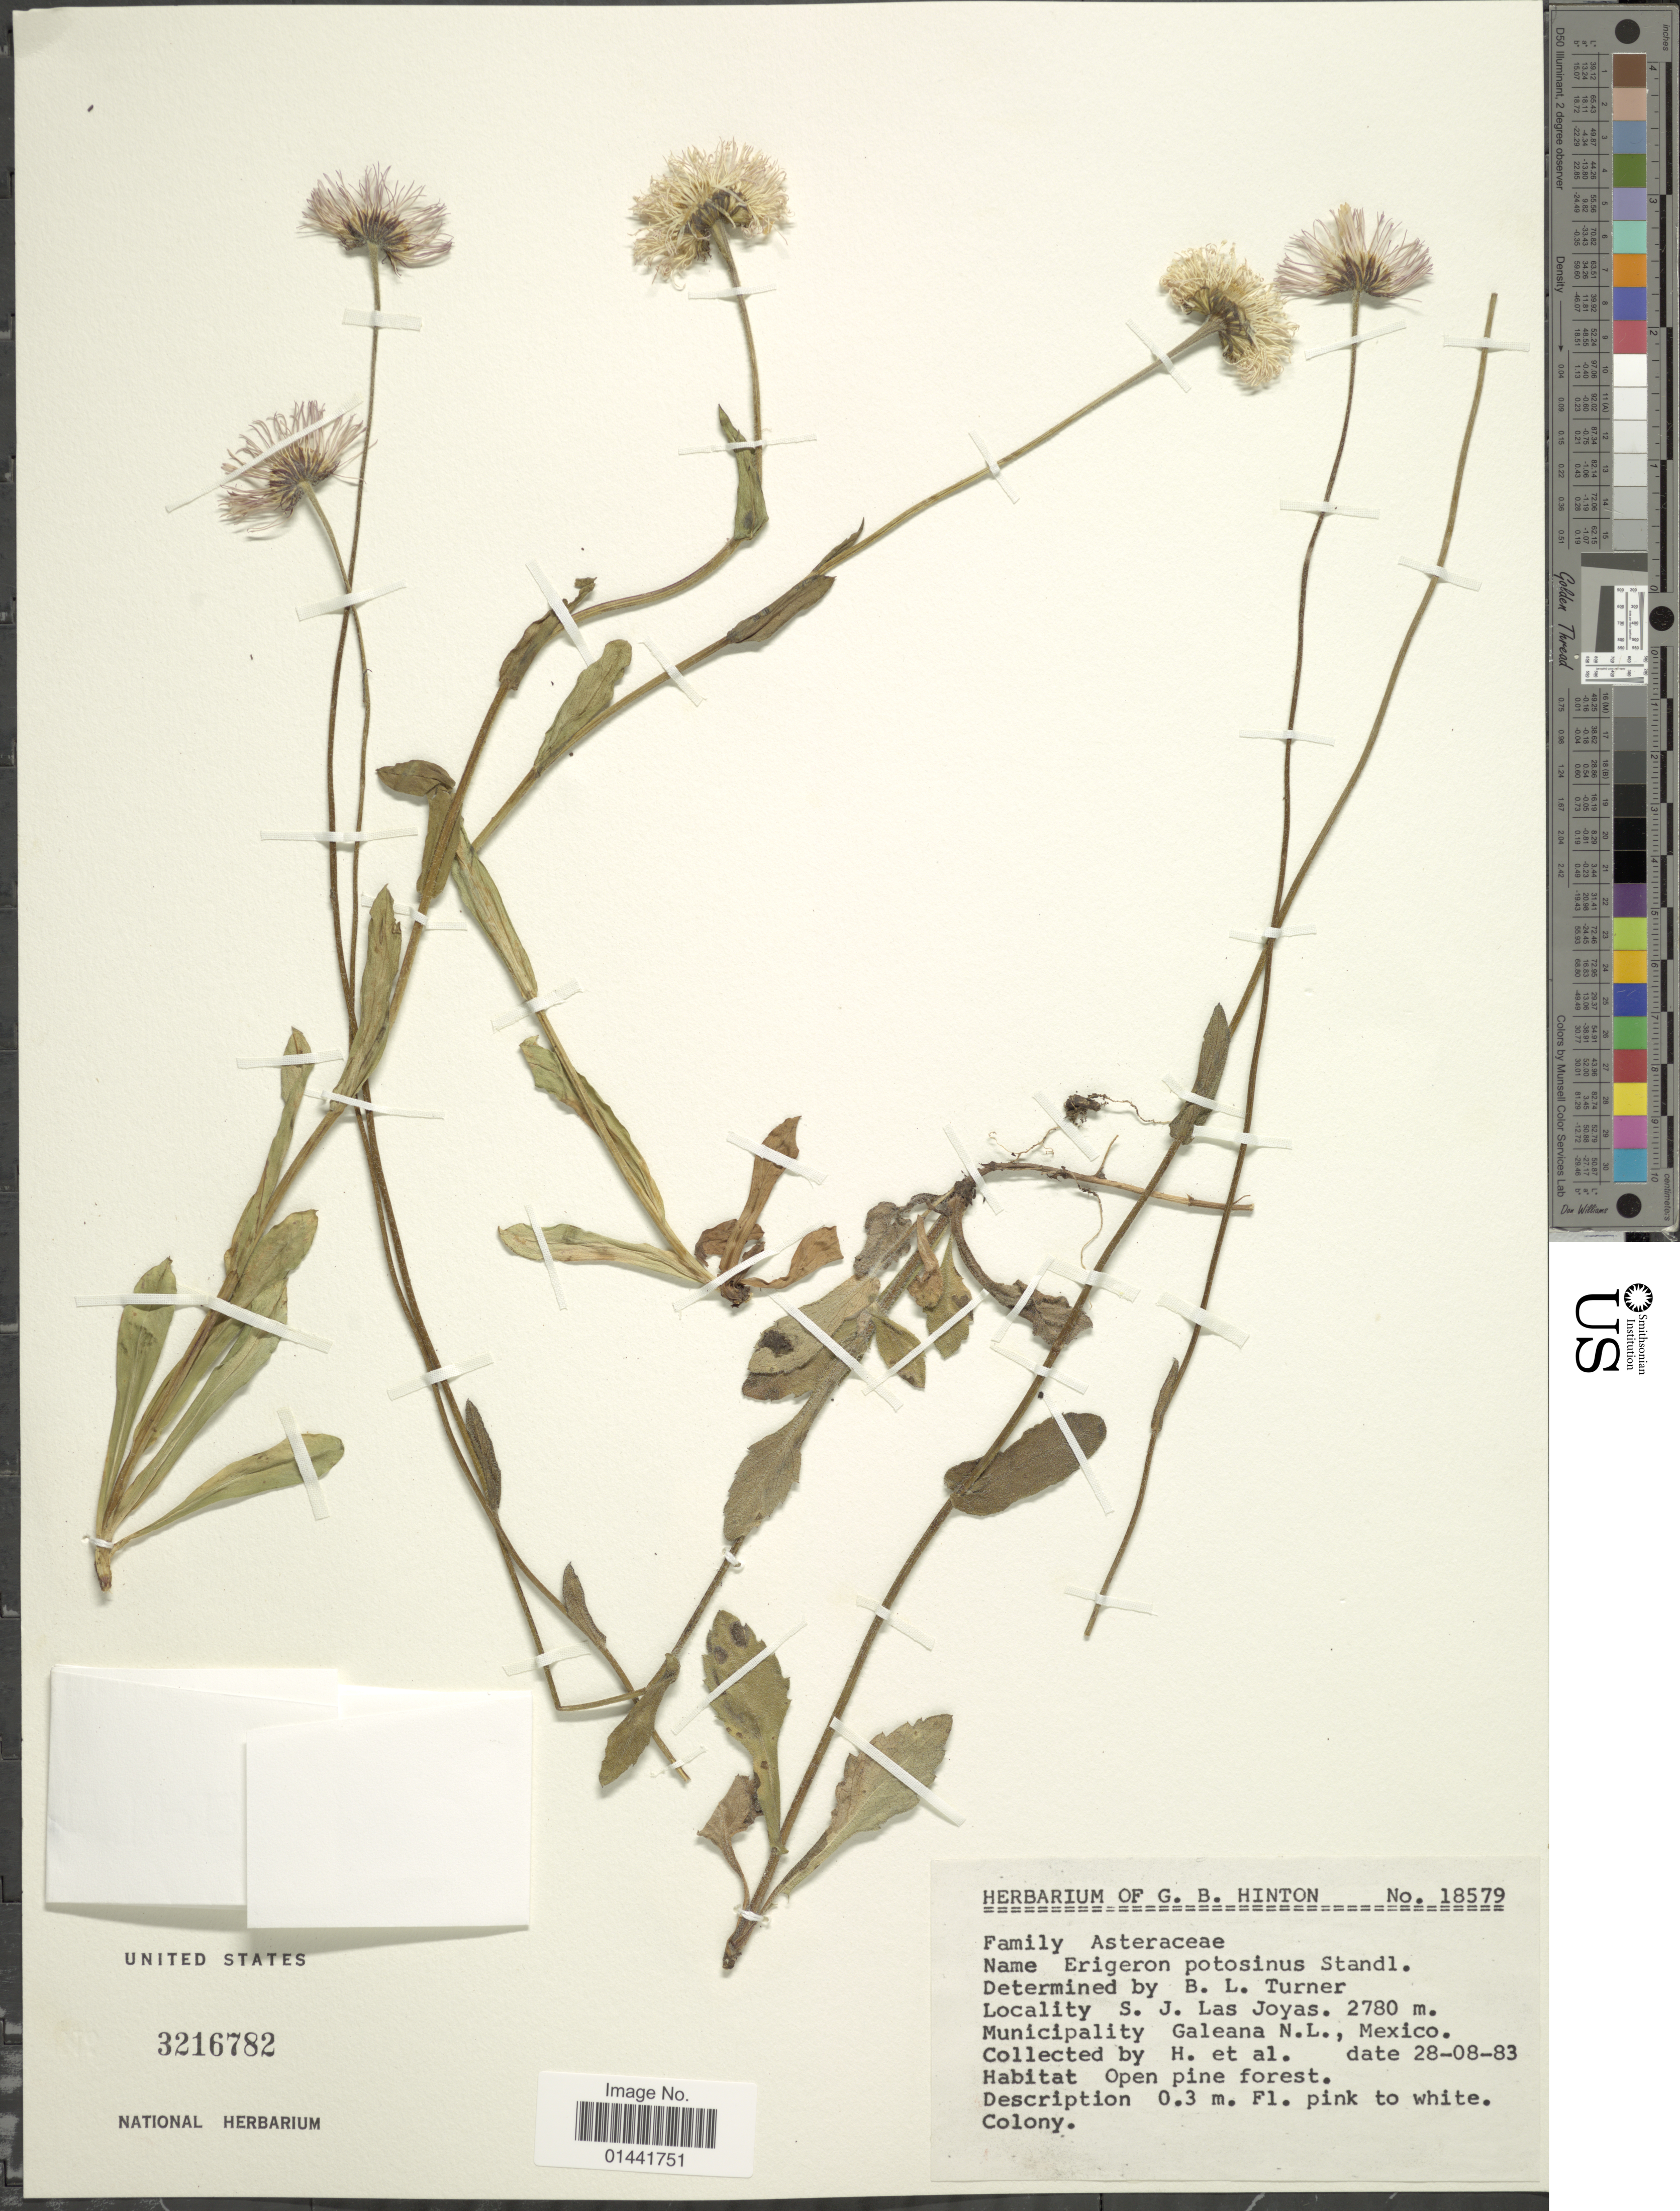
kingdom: Plantae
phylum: Tracheophyta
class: Magnoliopsida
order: Asterales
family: Asteraceae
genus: Erigeron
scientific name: Erigeron potasinus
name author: Standl.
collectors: G. B. Hinton & et al.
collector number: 18579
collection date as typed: Transcribed d/m/y: 28/8/83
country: Mexico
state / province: Nuevo León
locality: S.J. Las Joyas, open pine forest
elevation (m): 2780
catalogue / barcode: US 3216782